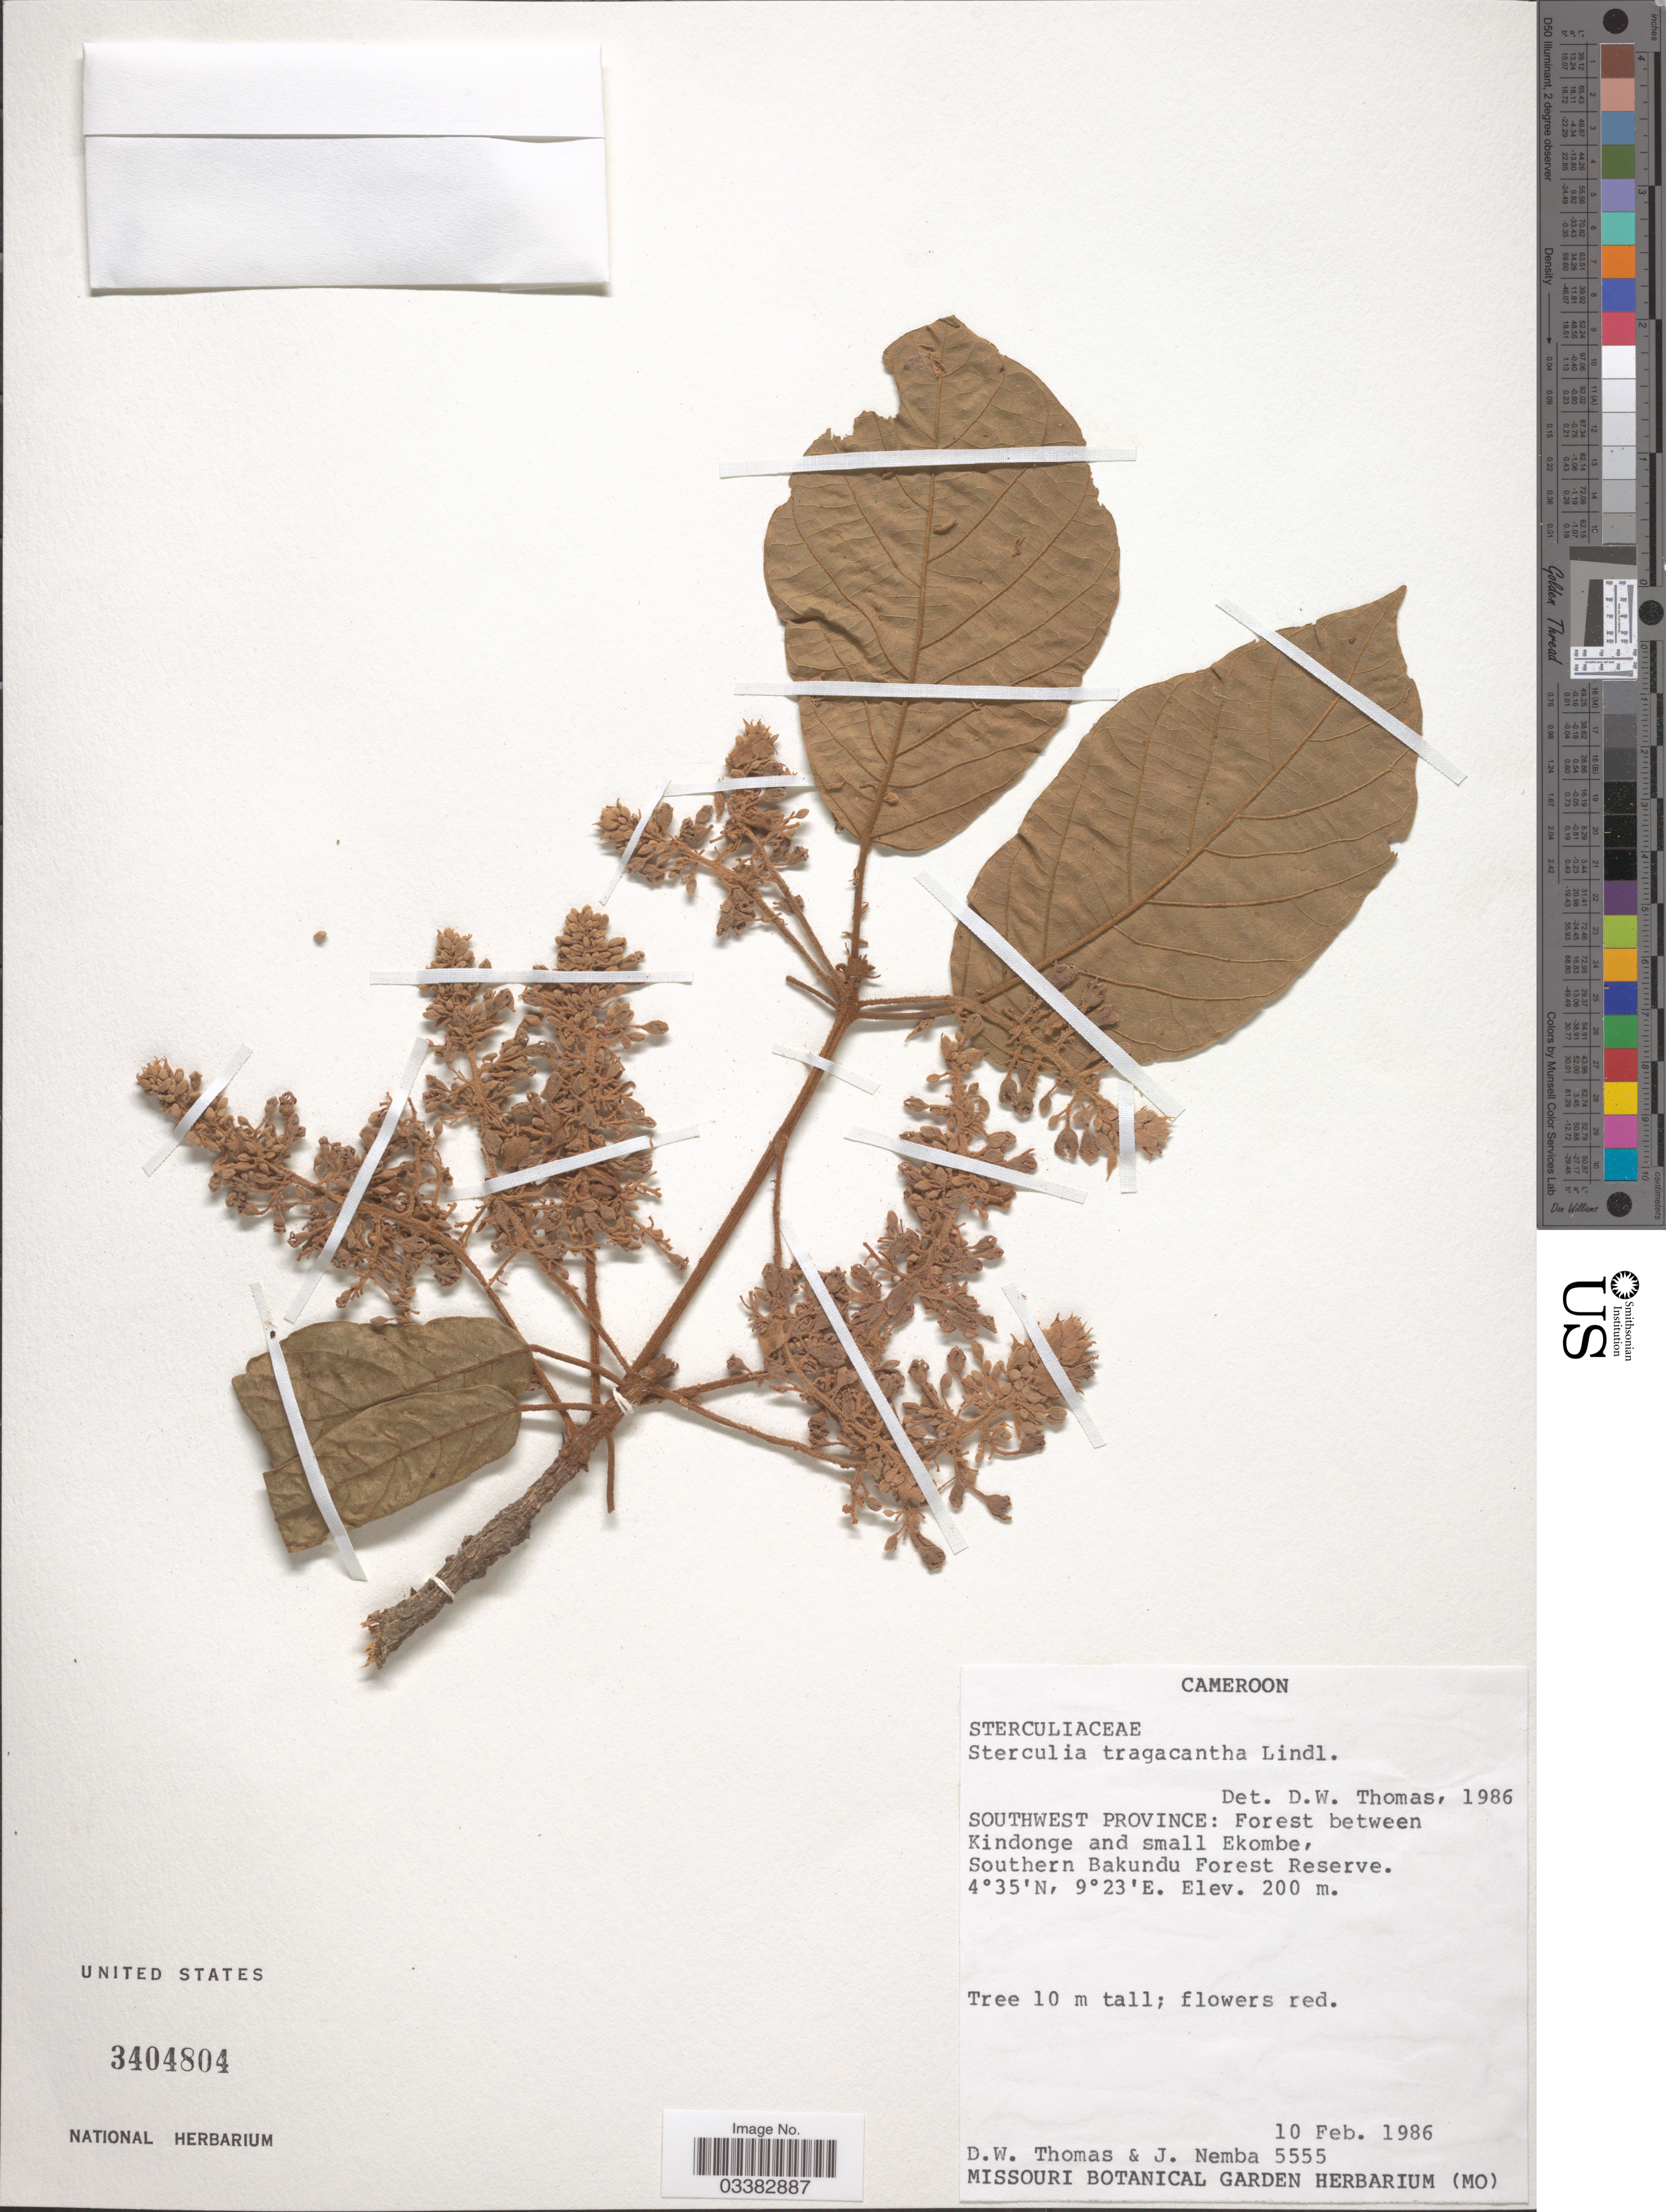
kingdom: Plantae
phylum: Tracheophyta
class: Magnoliopsida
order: Malvales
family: Malvaceae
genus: Sterculia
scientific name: Sterculia tragacantha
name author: Lindl.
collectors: D. W. Thomas & J. Nemba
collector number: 5555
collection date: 1986-02-10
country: Cameroon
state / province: Sud-Ouest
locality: Southwest Province: Forest between Kindonge and small Ekombe, Southern Bakundu Forest Reserve.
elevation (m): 200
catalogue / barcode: US 3404804